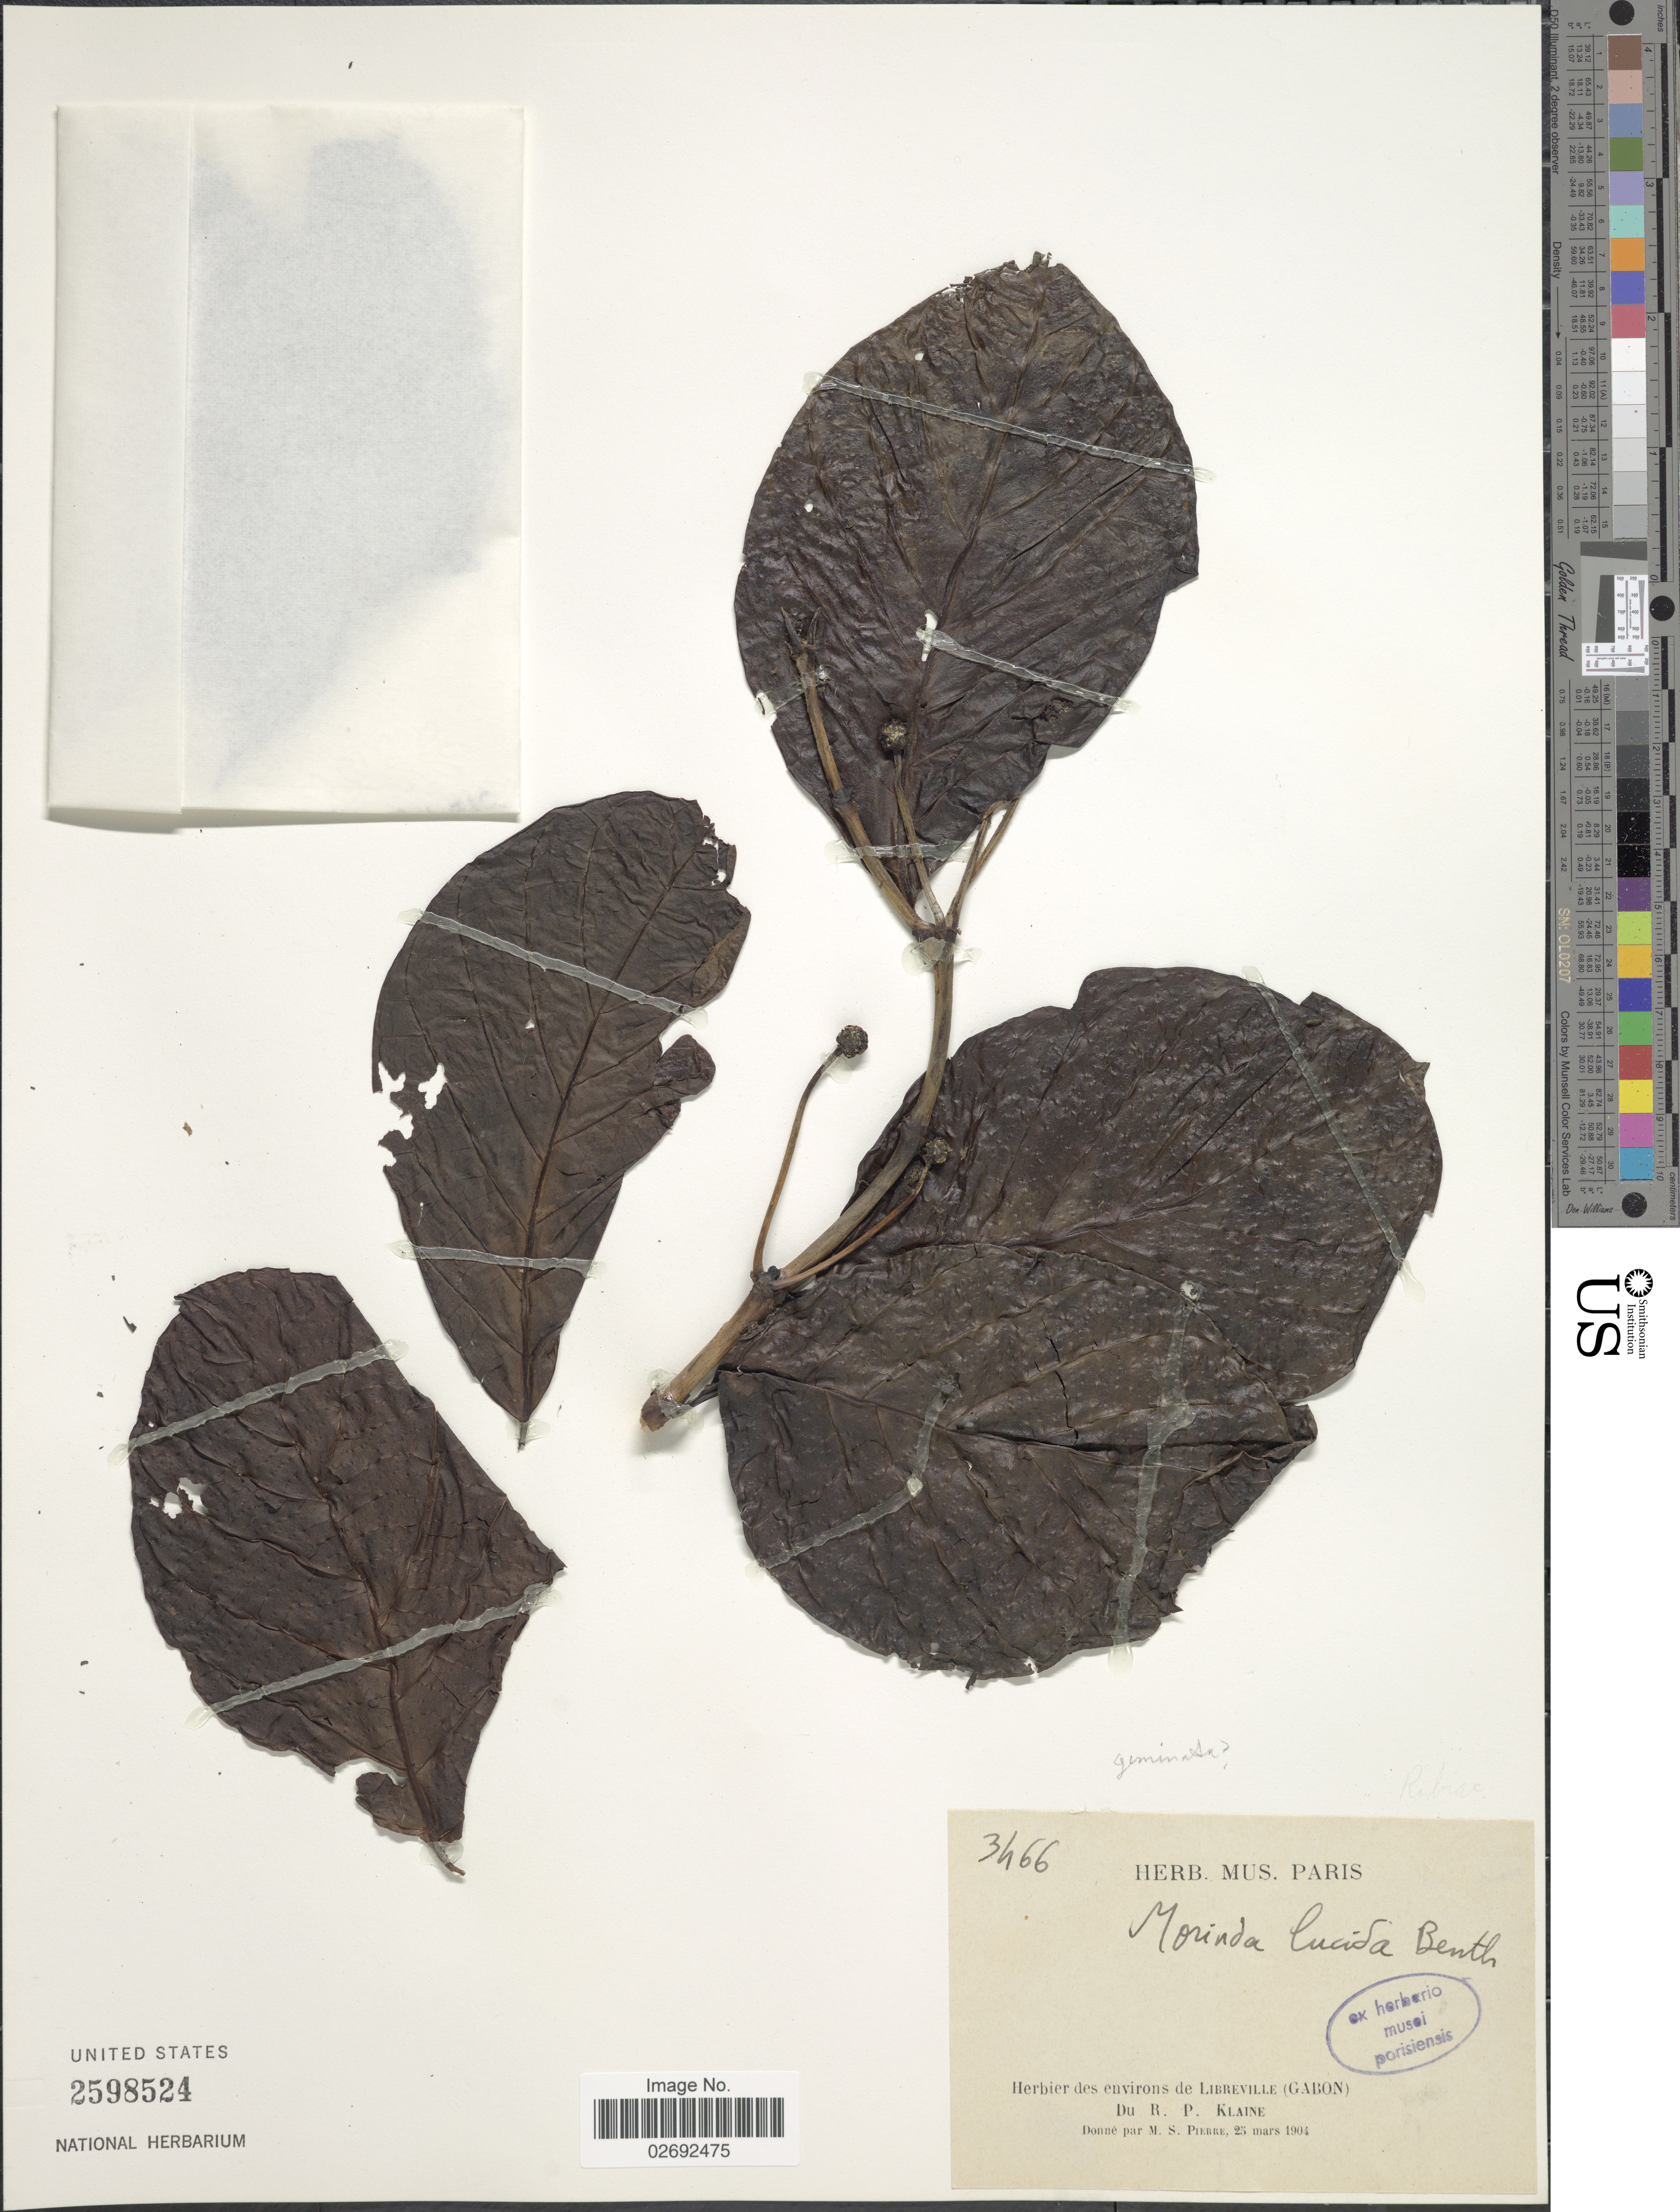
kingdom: Plantae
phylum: Tracheophyta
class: Magnoliopsida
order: Gentianales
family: Rubiaceae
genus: Morinda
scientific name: Morinda lucida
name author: Benth.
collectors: R. Klaine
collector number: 3466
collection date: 1904-03-25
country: Gabon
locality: des environs de Libreville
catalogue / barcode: US 2598524